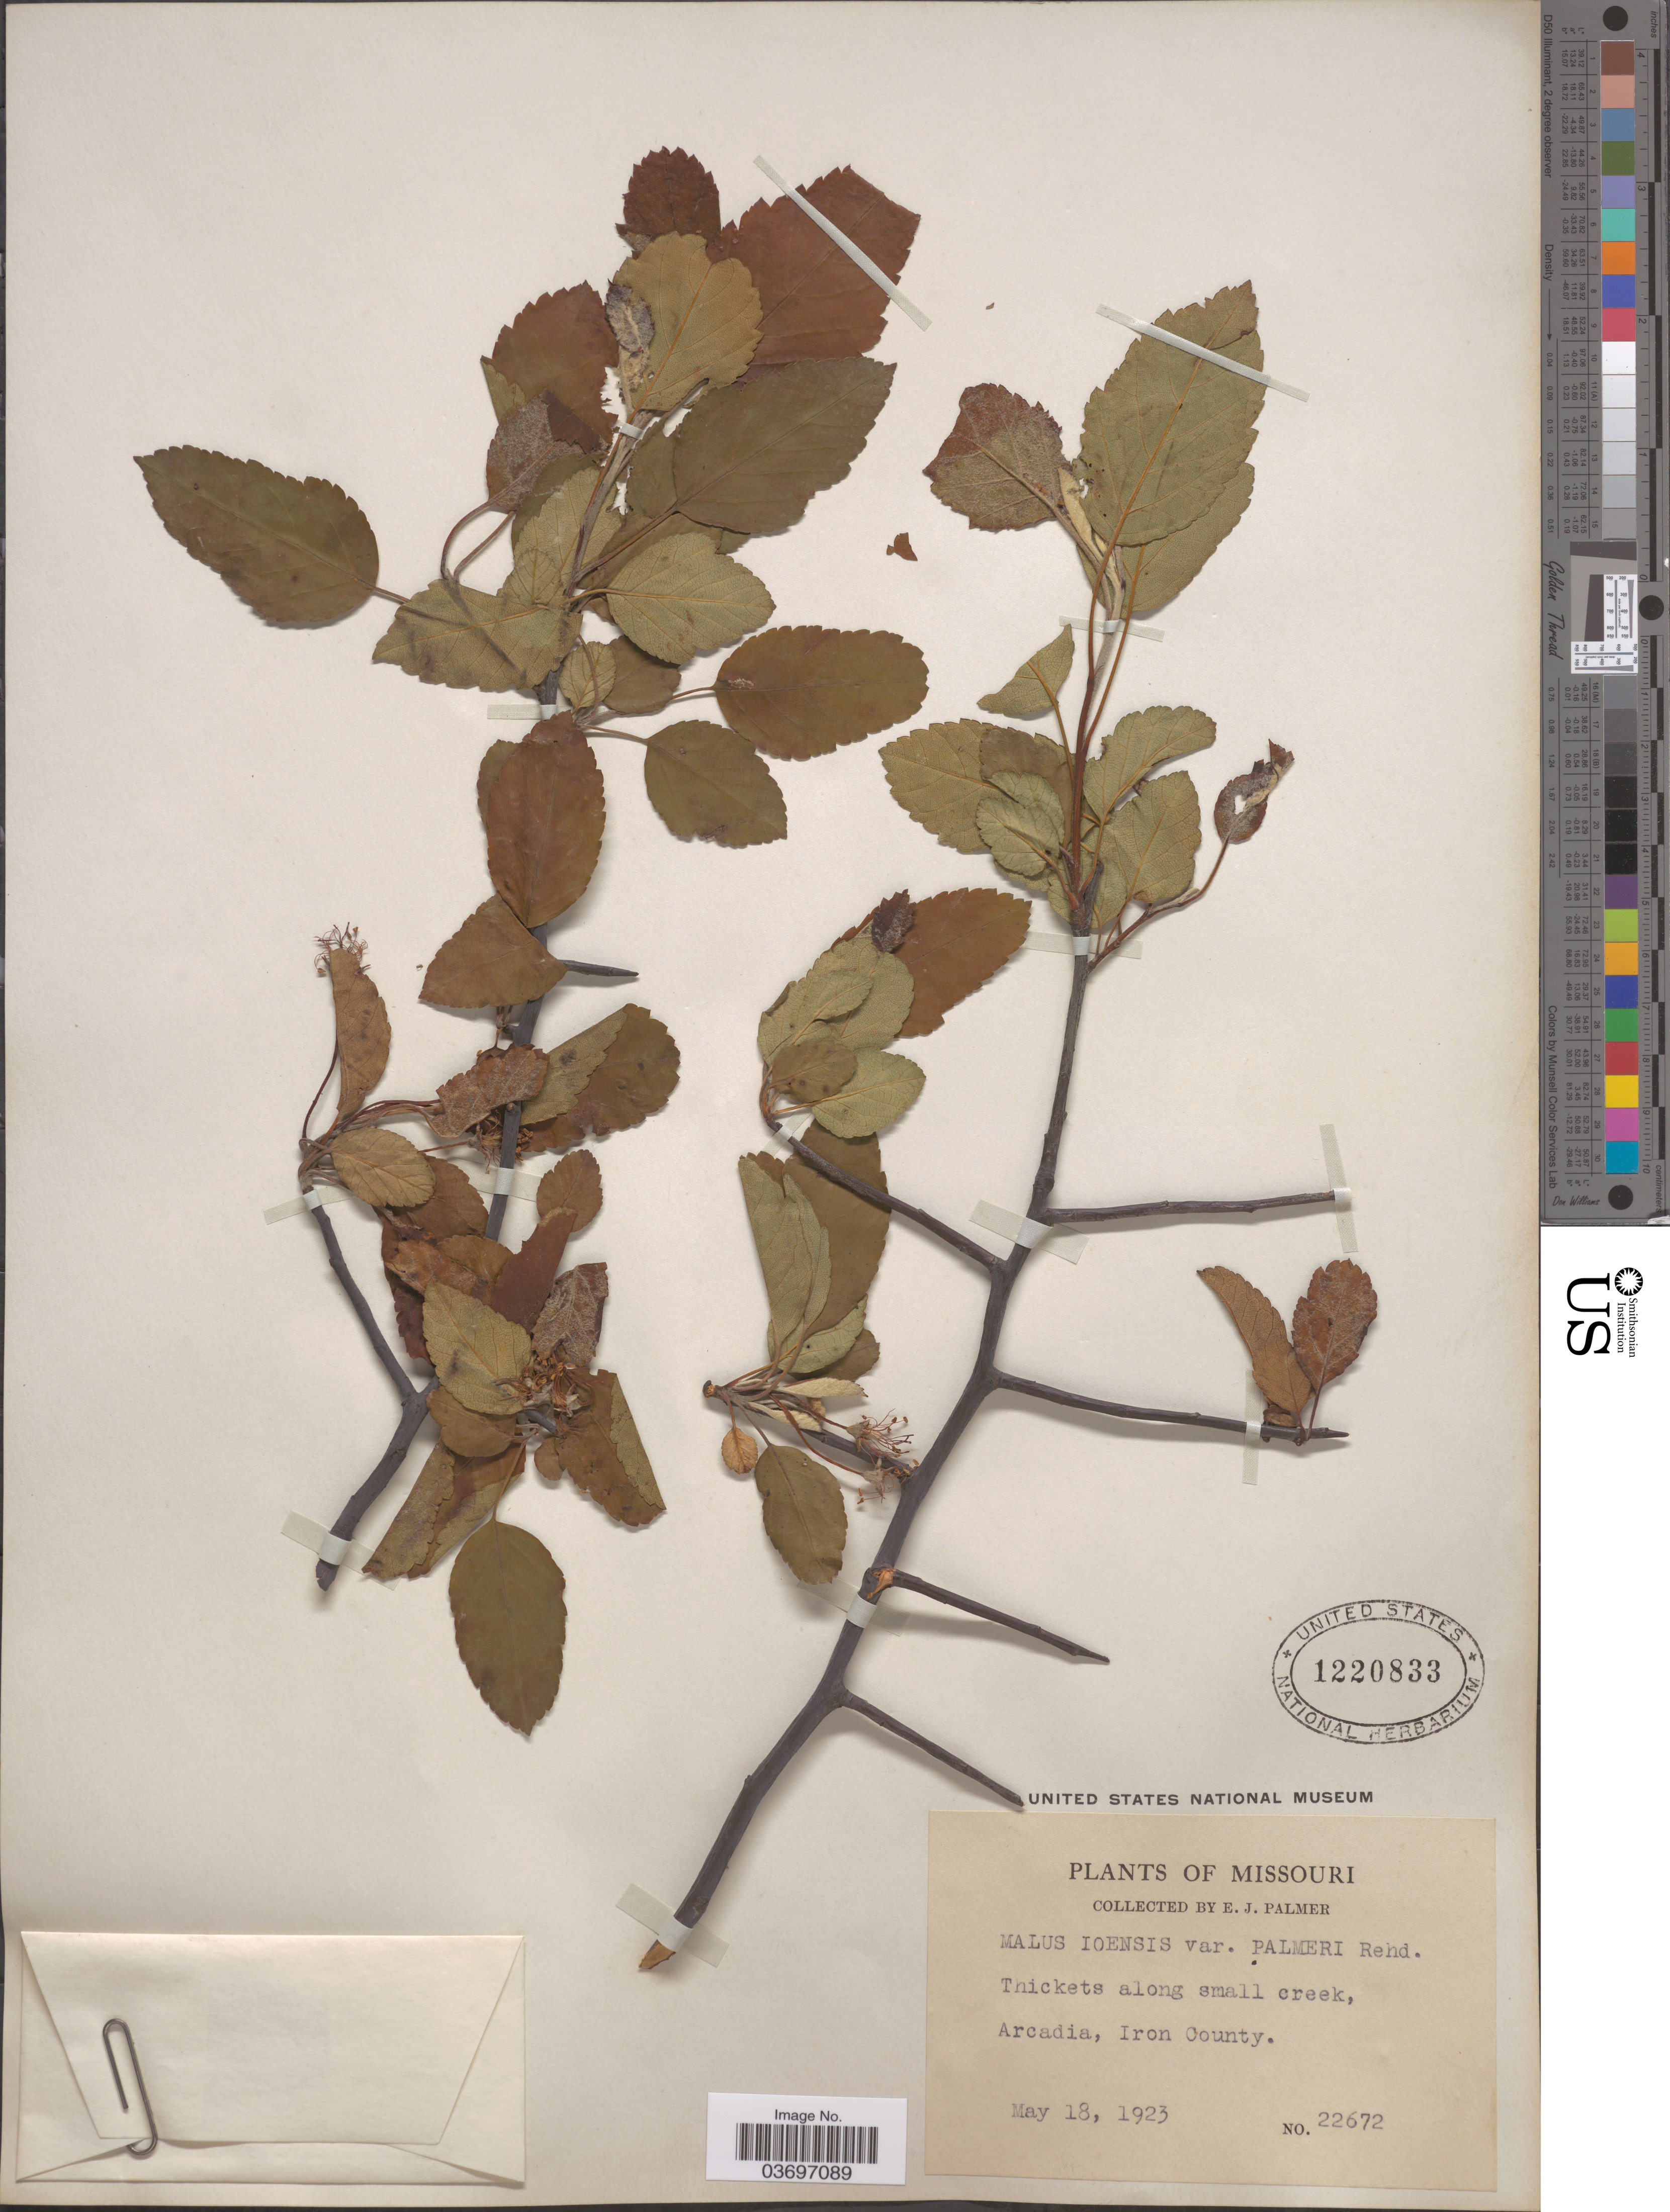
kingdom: Plantae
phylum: Tracheophyta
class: Magnoliopsida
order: Rosales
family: Rosaceae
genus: Malus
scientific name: Malus ioensis var. palmeri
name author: Rehder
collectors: E. J. Palmer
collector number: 22672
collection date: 1923-05-18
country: United States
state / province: Missouri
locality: Thickets along small creek, Arcadia, Iron County.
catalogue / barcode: US 1220833